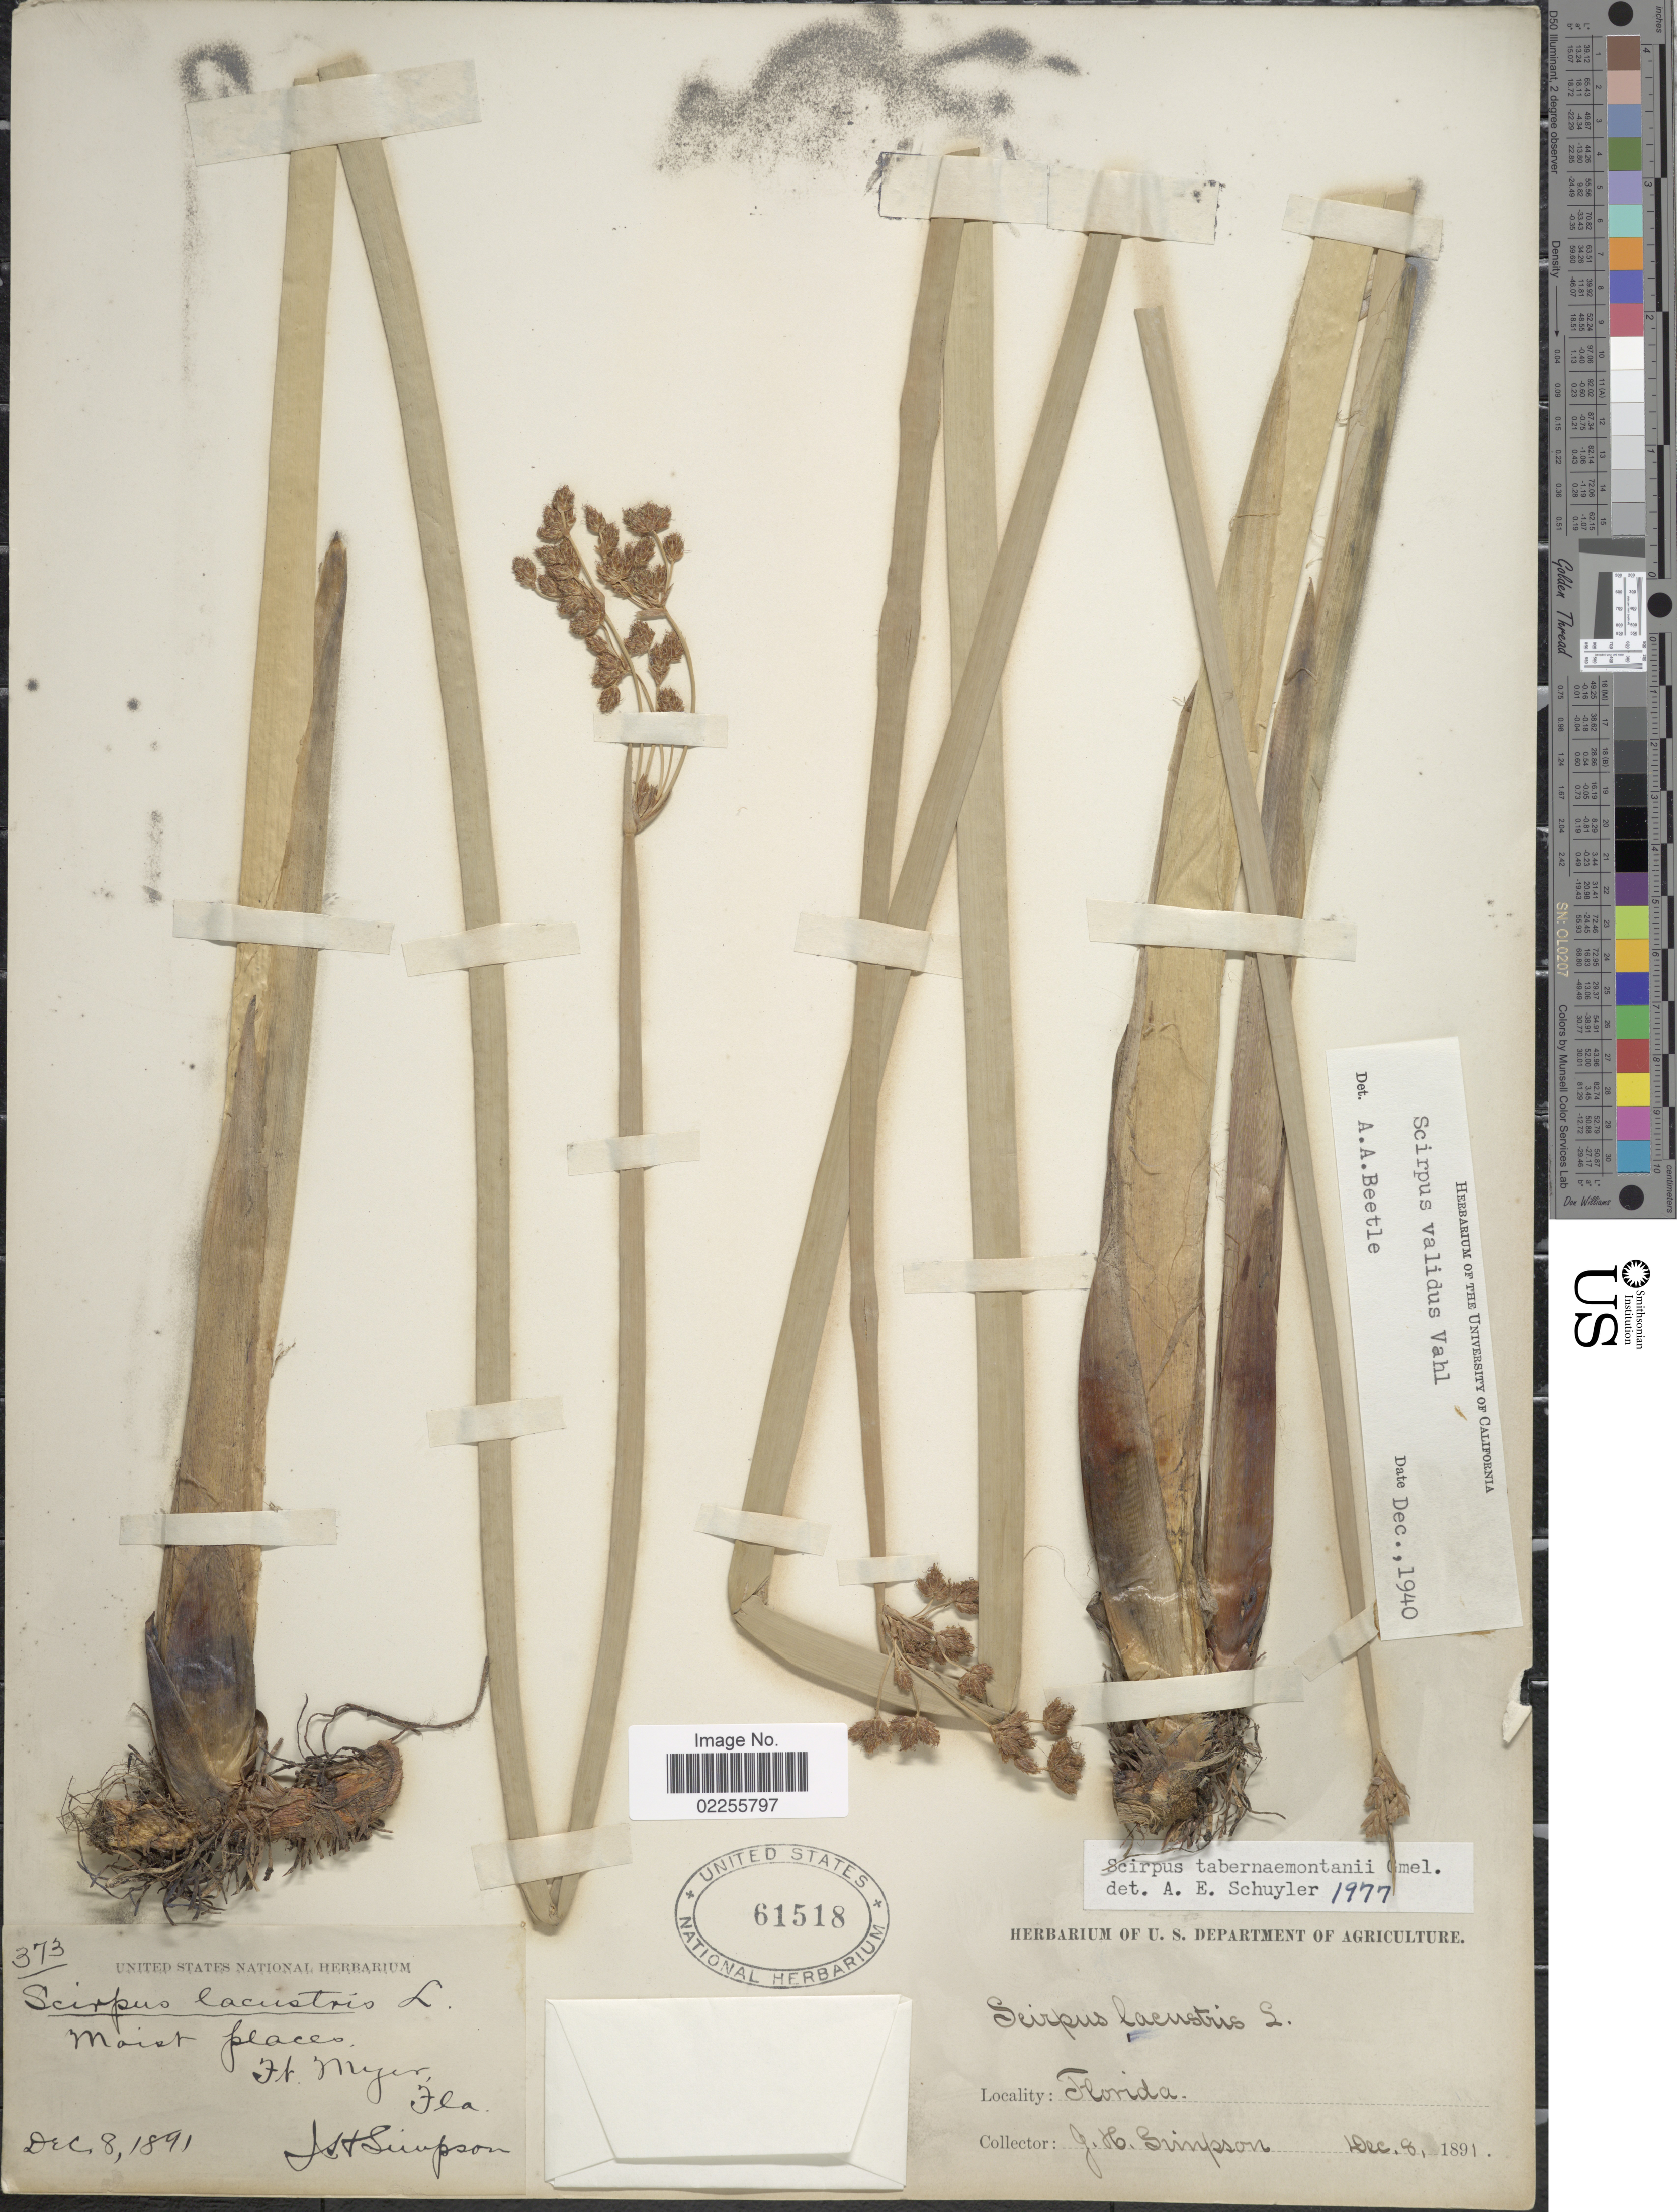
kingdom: Plantae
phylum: Tracheophyta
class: Liliopsida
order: Poales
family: Cyperaceae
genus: Schoenoplectus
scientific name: Schoenoplectus tabernaemontani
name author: (C.C. Gmel.) Palla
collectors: J. H. Simpson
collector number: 373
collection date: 1891-12-08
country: United States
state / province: Florida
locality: Moist places, Ft. Myer.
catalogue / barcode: US 61518